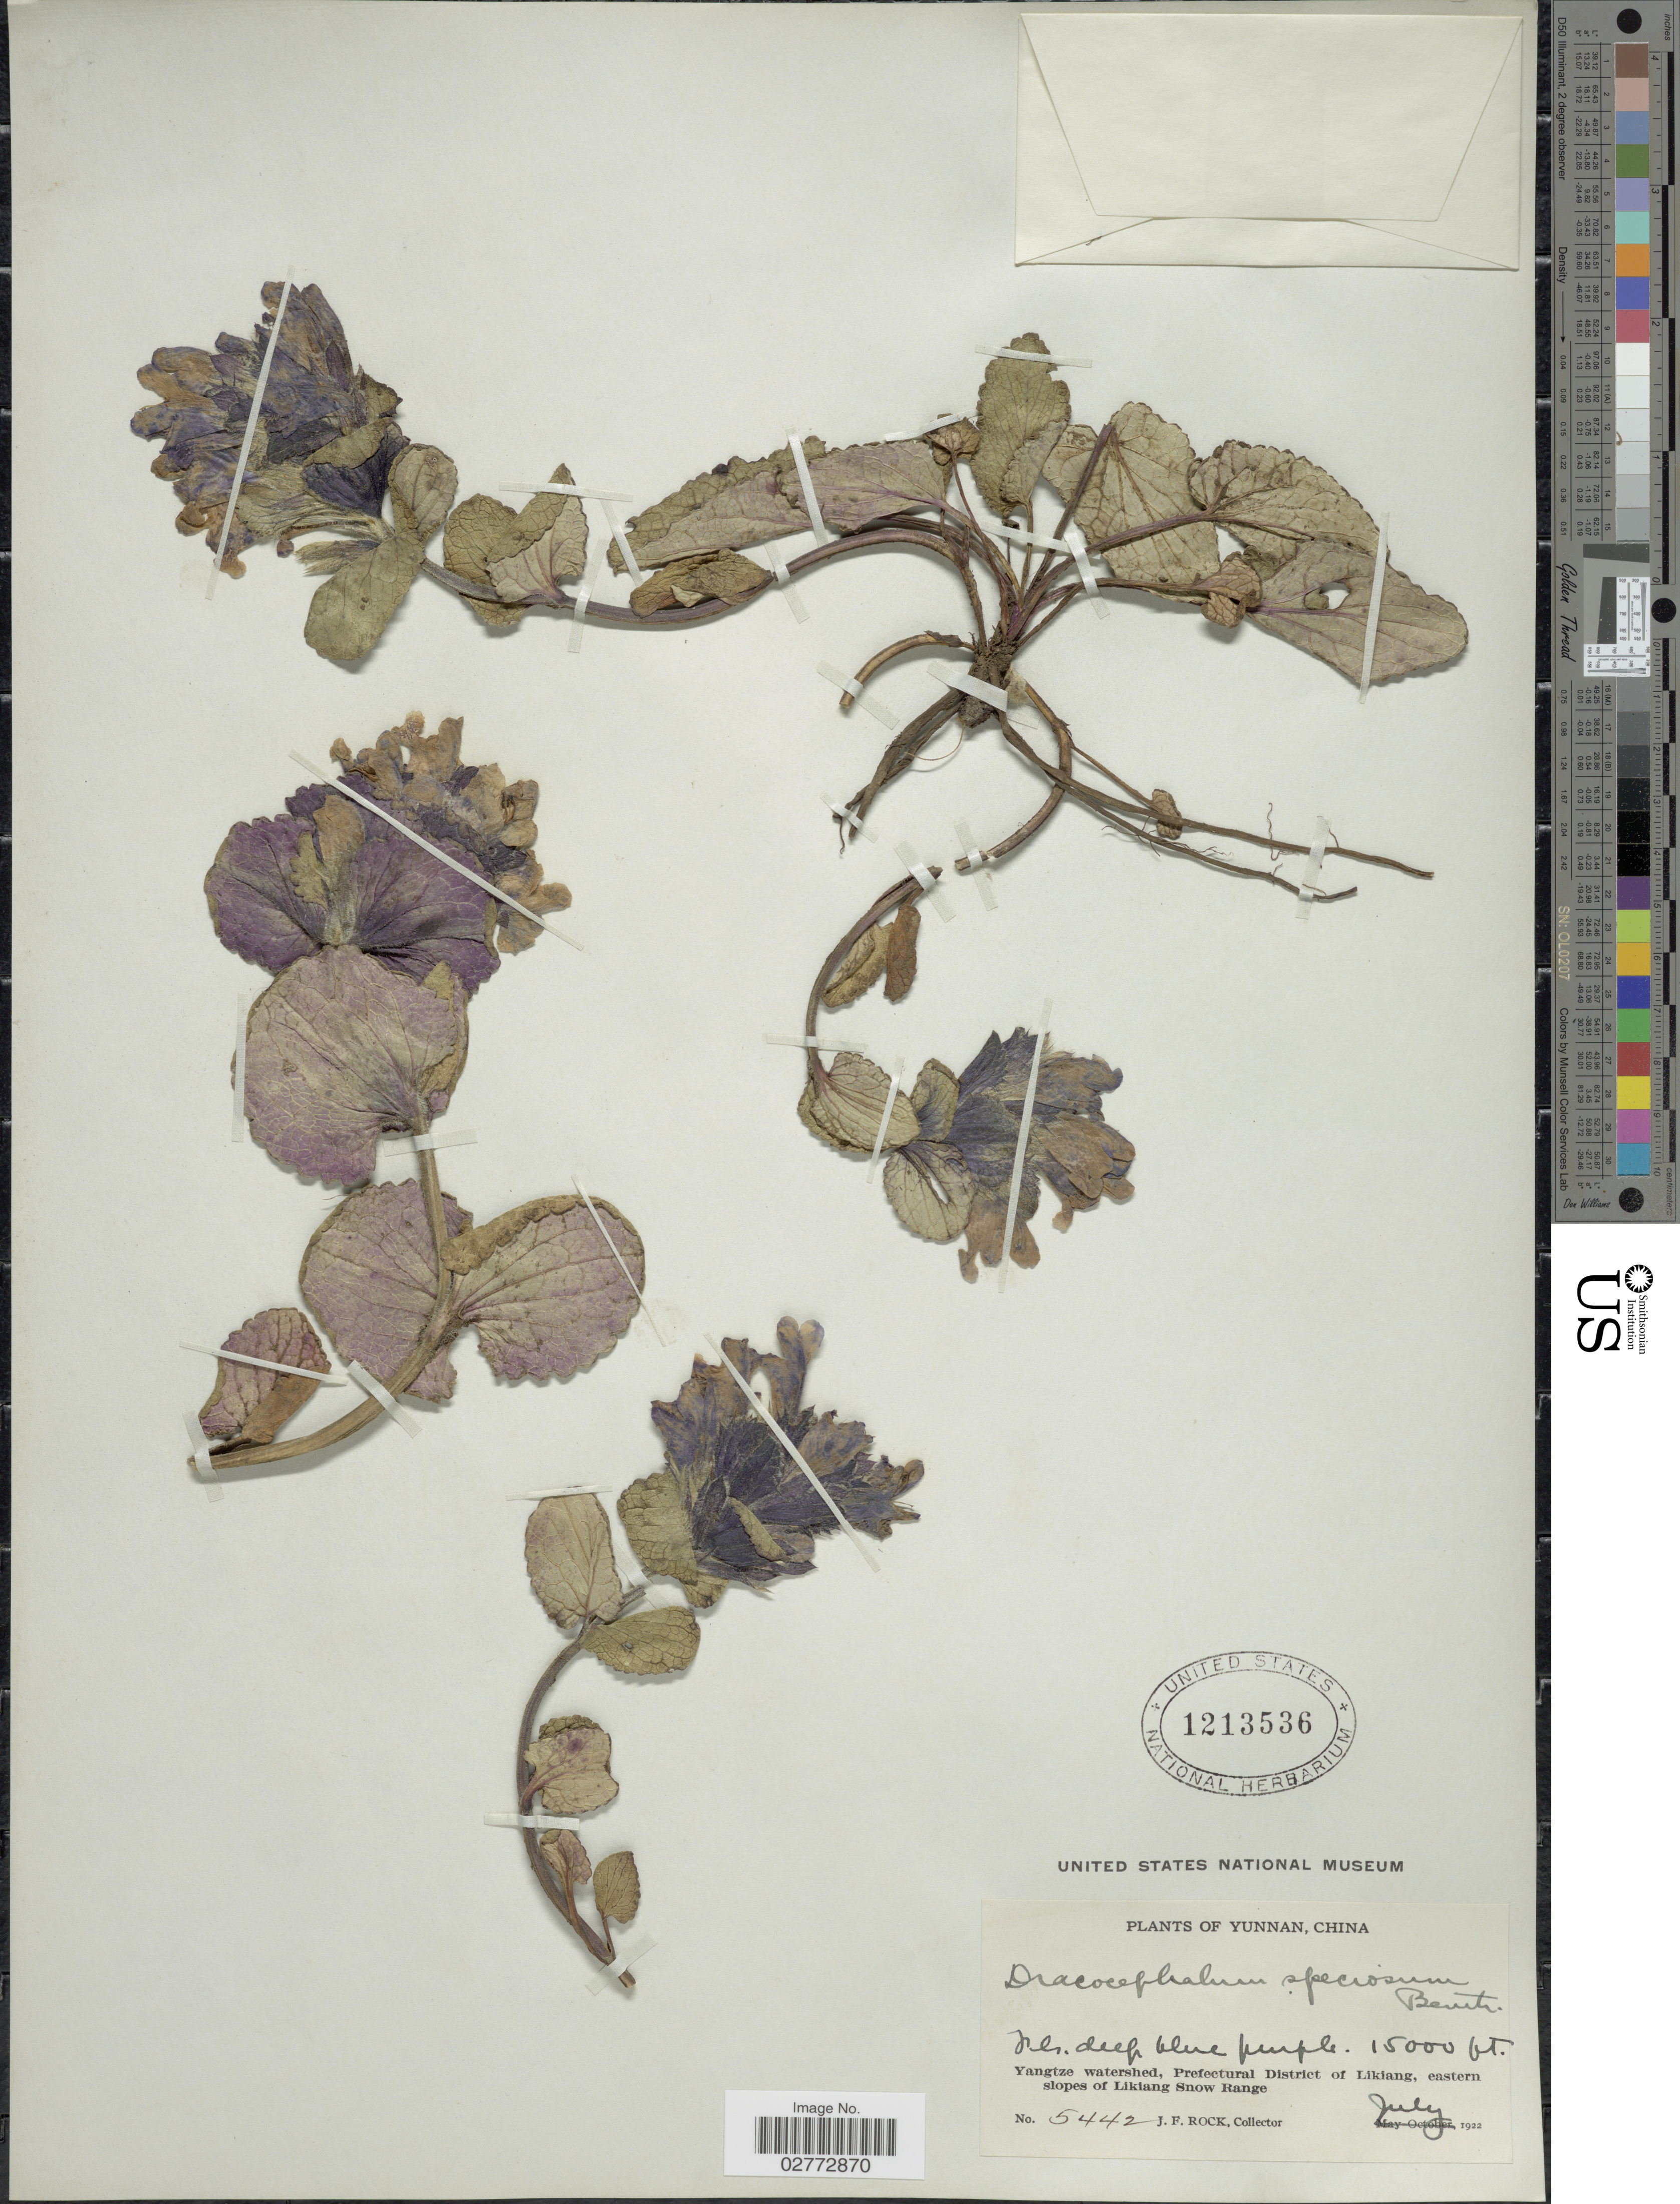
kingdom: Plantae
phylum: Tracheophyta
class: Magnoliopsida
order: Lamiales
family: Lamiaceae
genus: Dracocephalum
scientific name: Dracocephalum speciosum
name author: Sweet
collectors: J. Rock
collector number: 5442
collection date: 1922-07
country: China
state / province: Yunnan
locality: Yangtze watershed, Prefectural District of Likiang, eastern slopes of Likiang Snow Range.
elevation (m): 4572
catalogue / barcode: US 1213536